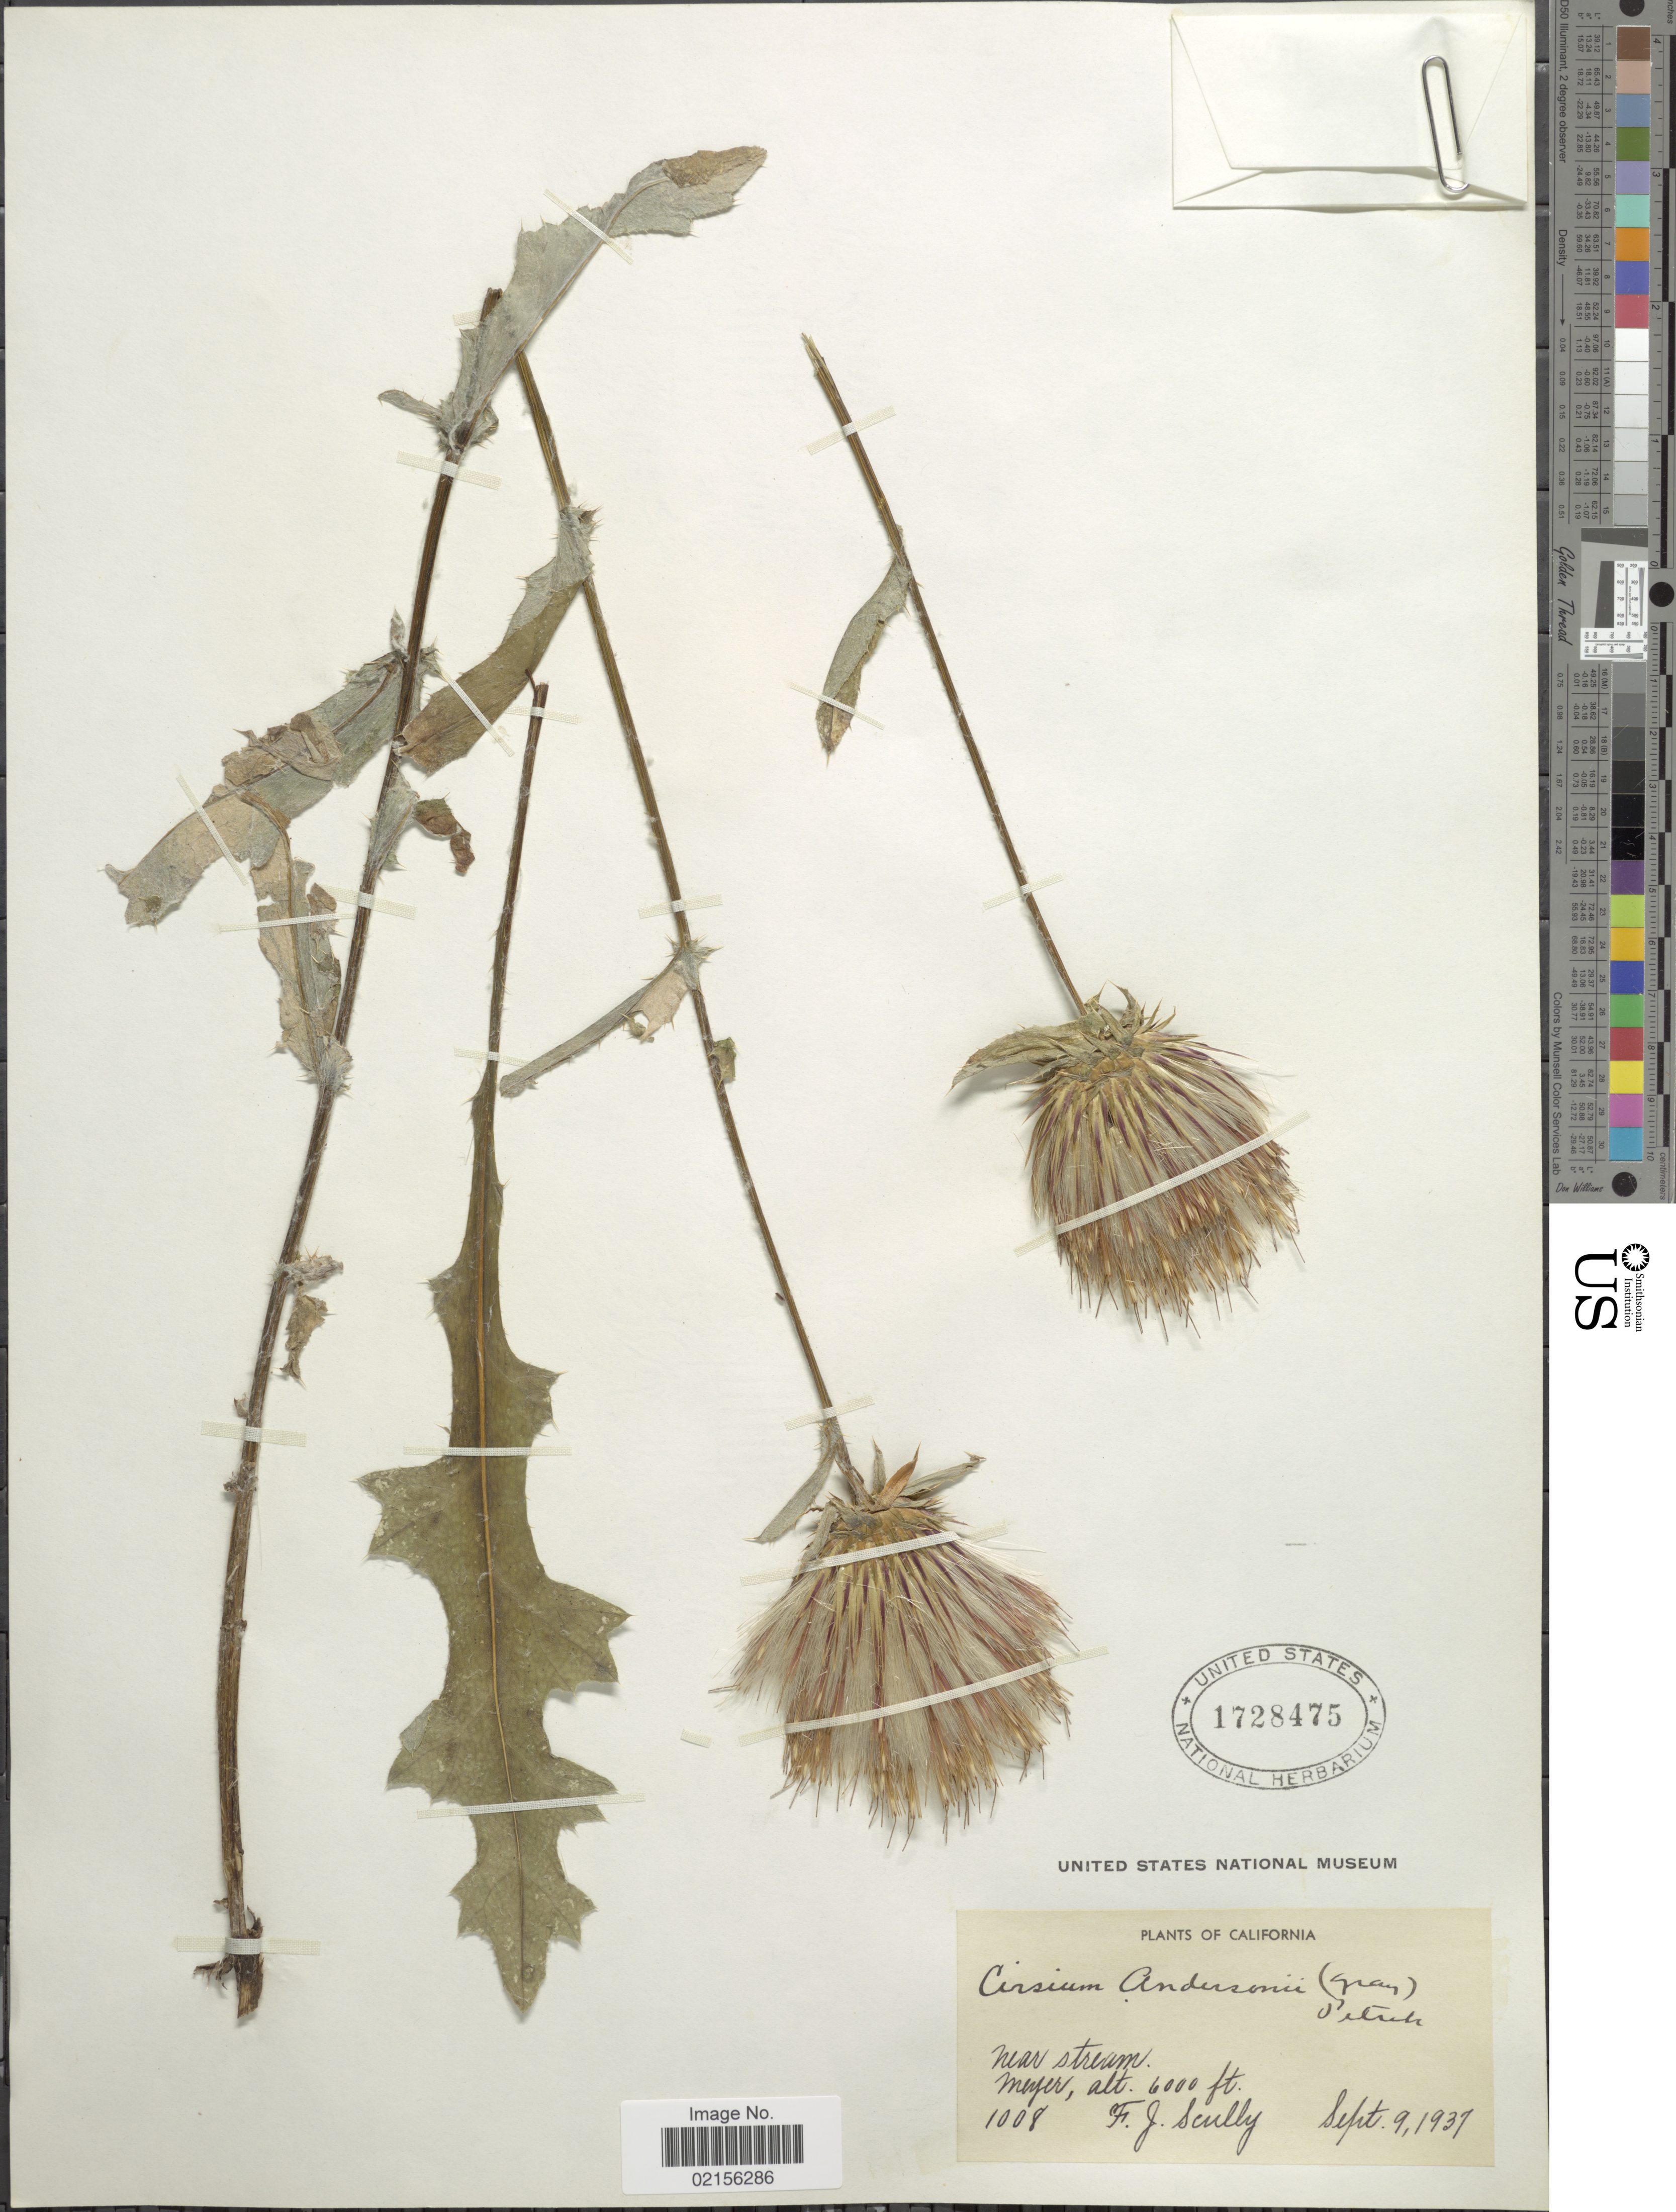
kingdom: Plantae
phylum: Tracheophyta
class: Magnoliopsida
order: Asterales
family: Asteraceae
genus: Cirsium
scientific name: Cirsium andersonii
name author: (A. Gray) Petr.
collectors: F. Scully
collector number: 1008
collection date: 1937-09-09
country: United States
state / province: California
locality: Near stream, Meyer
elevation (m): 1829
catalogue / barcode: US 1728475